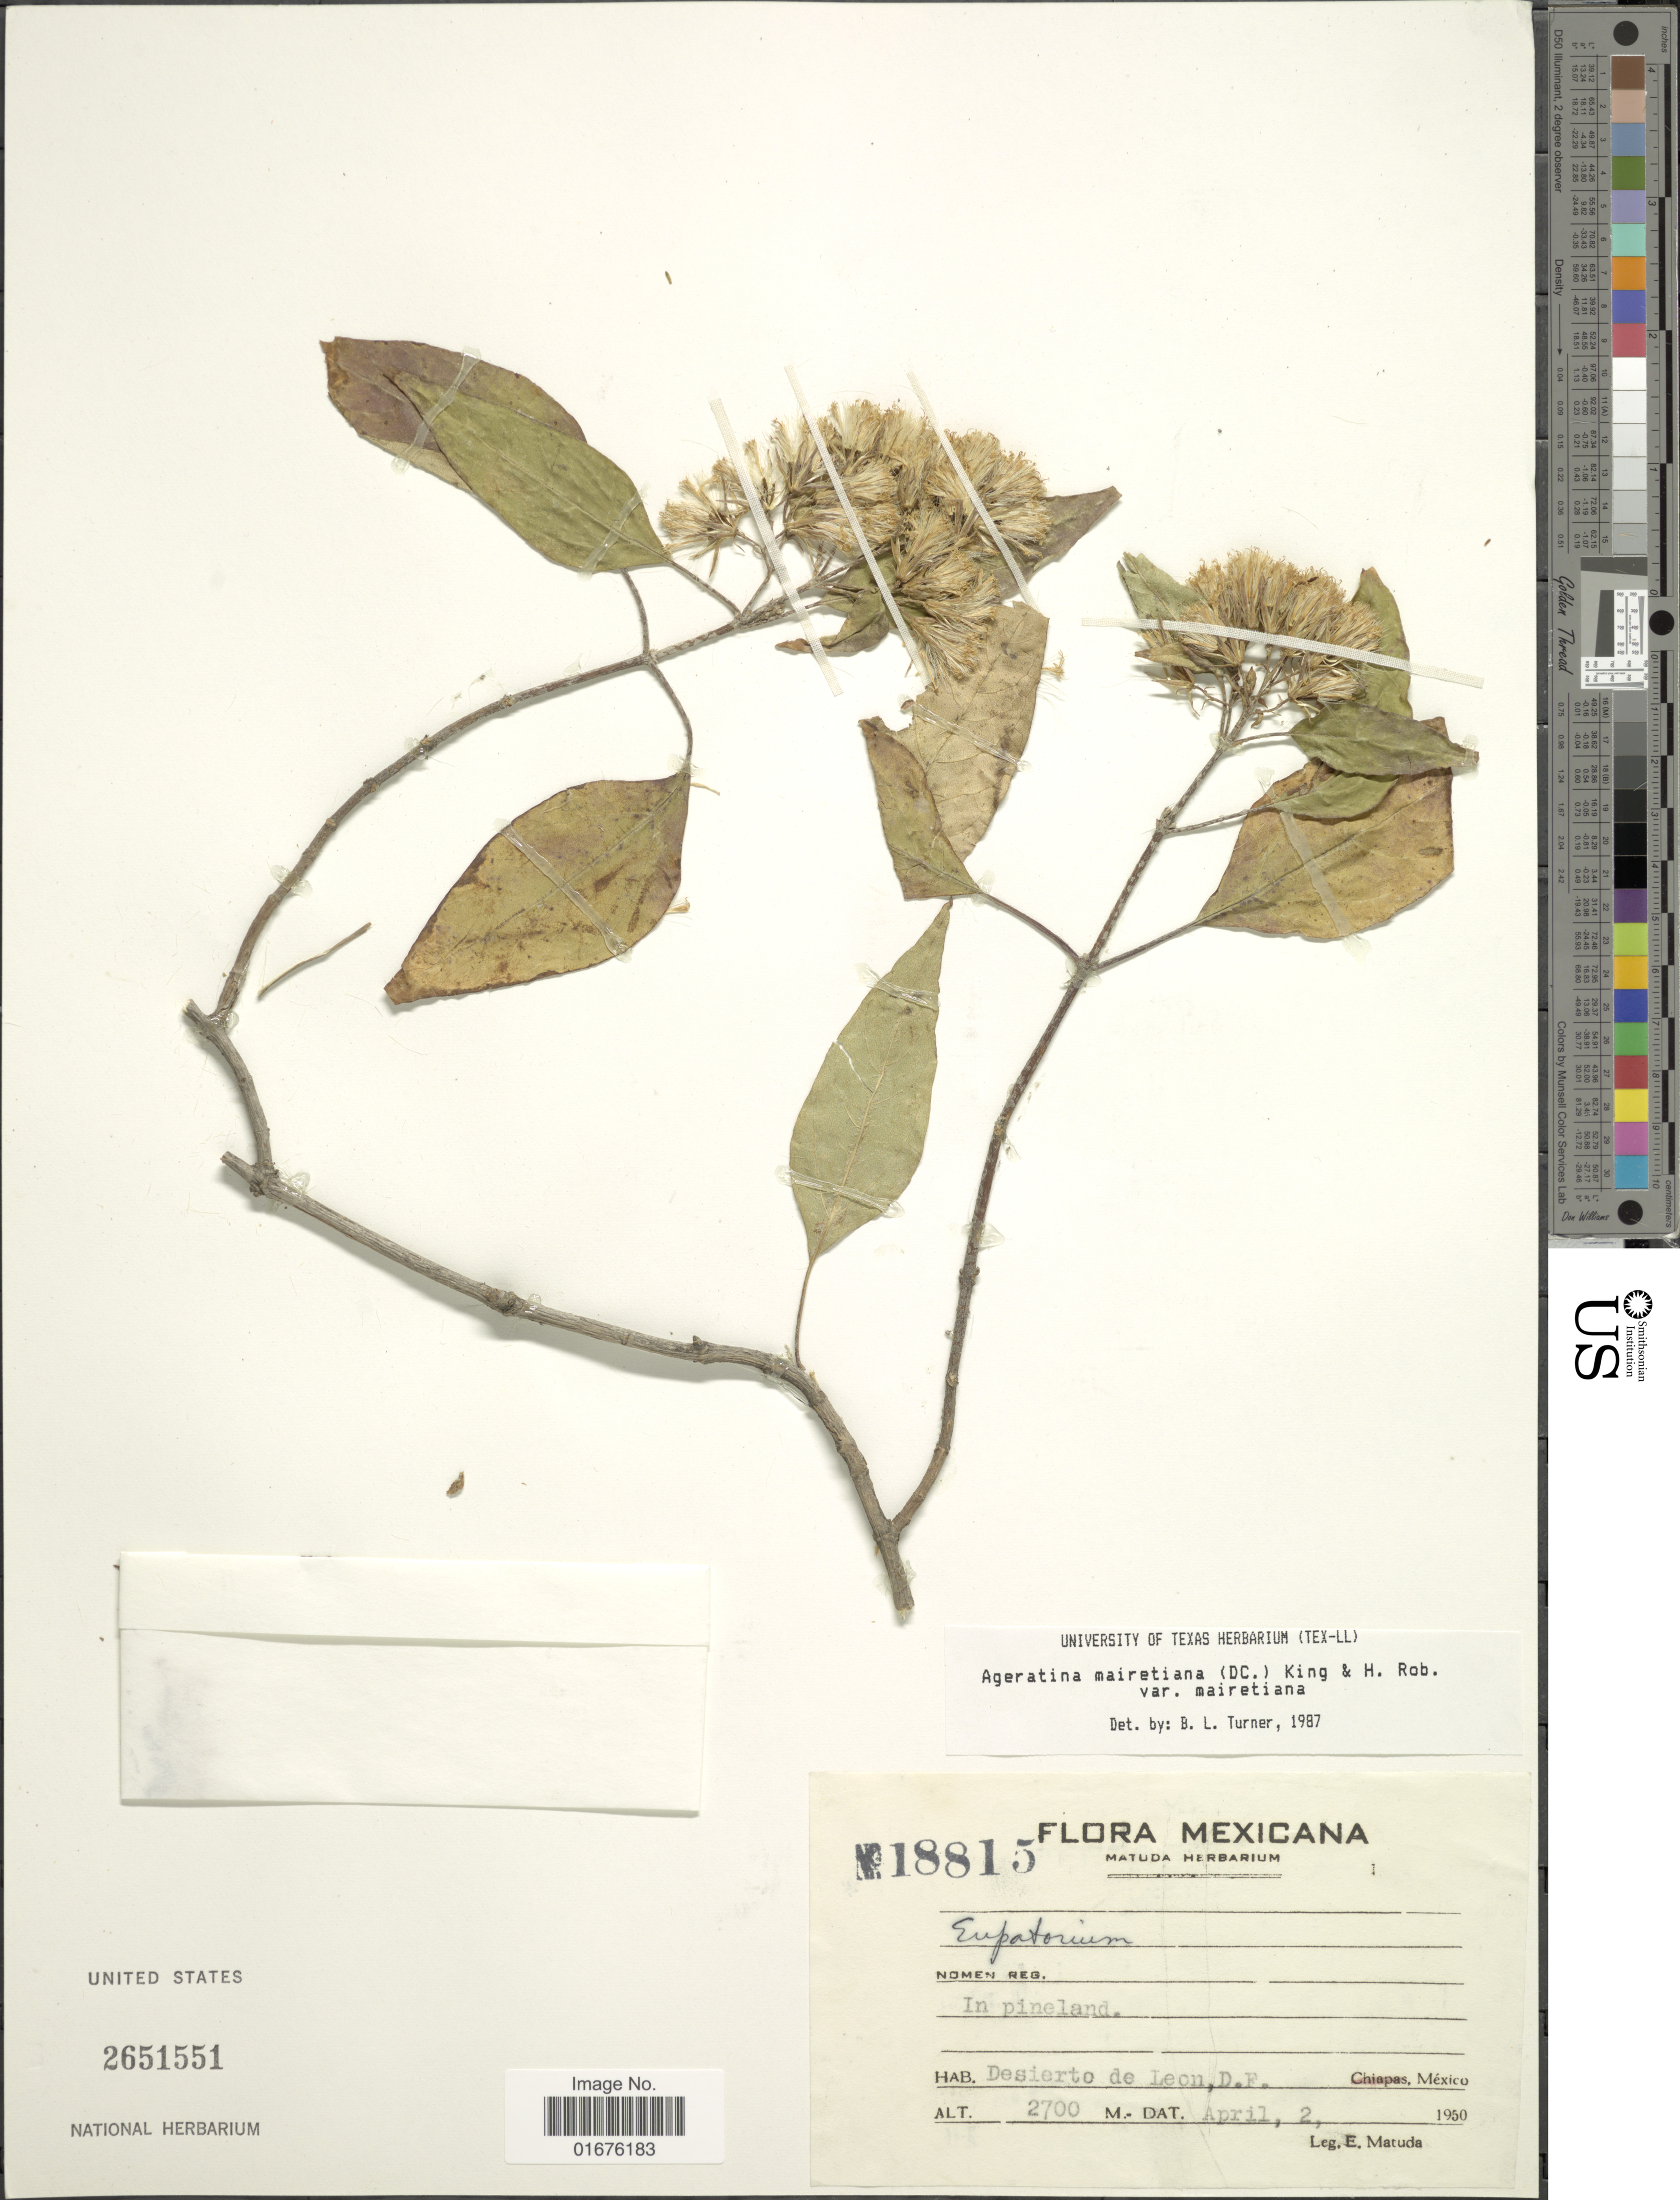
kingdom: Plantae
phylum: Tracheophyta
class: Magnoliopsida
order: Asterales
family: Asteraceae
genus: Ageratina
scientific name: Ageratina mairetiana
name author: (DC.) R.M. King & H. Rob.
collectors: E. Matuda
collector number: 18815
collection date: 1950-04-02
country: Mexico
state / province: Distrito Federal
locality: Nomen Reg. in pineland, Desierto de Leon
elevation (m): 2700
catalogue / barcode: US 2651551